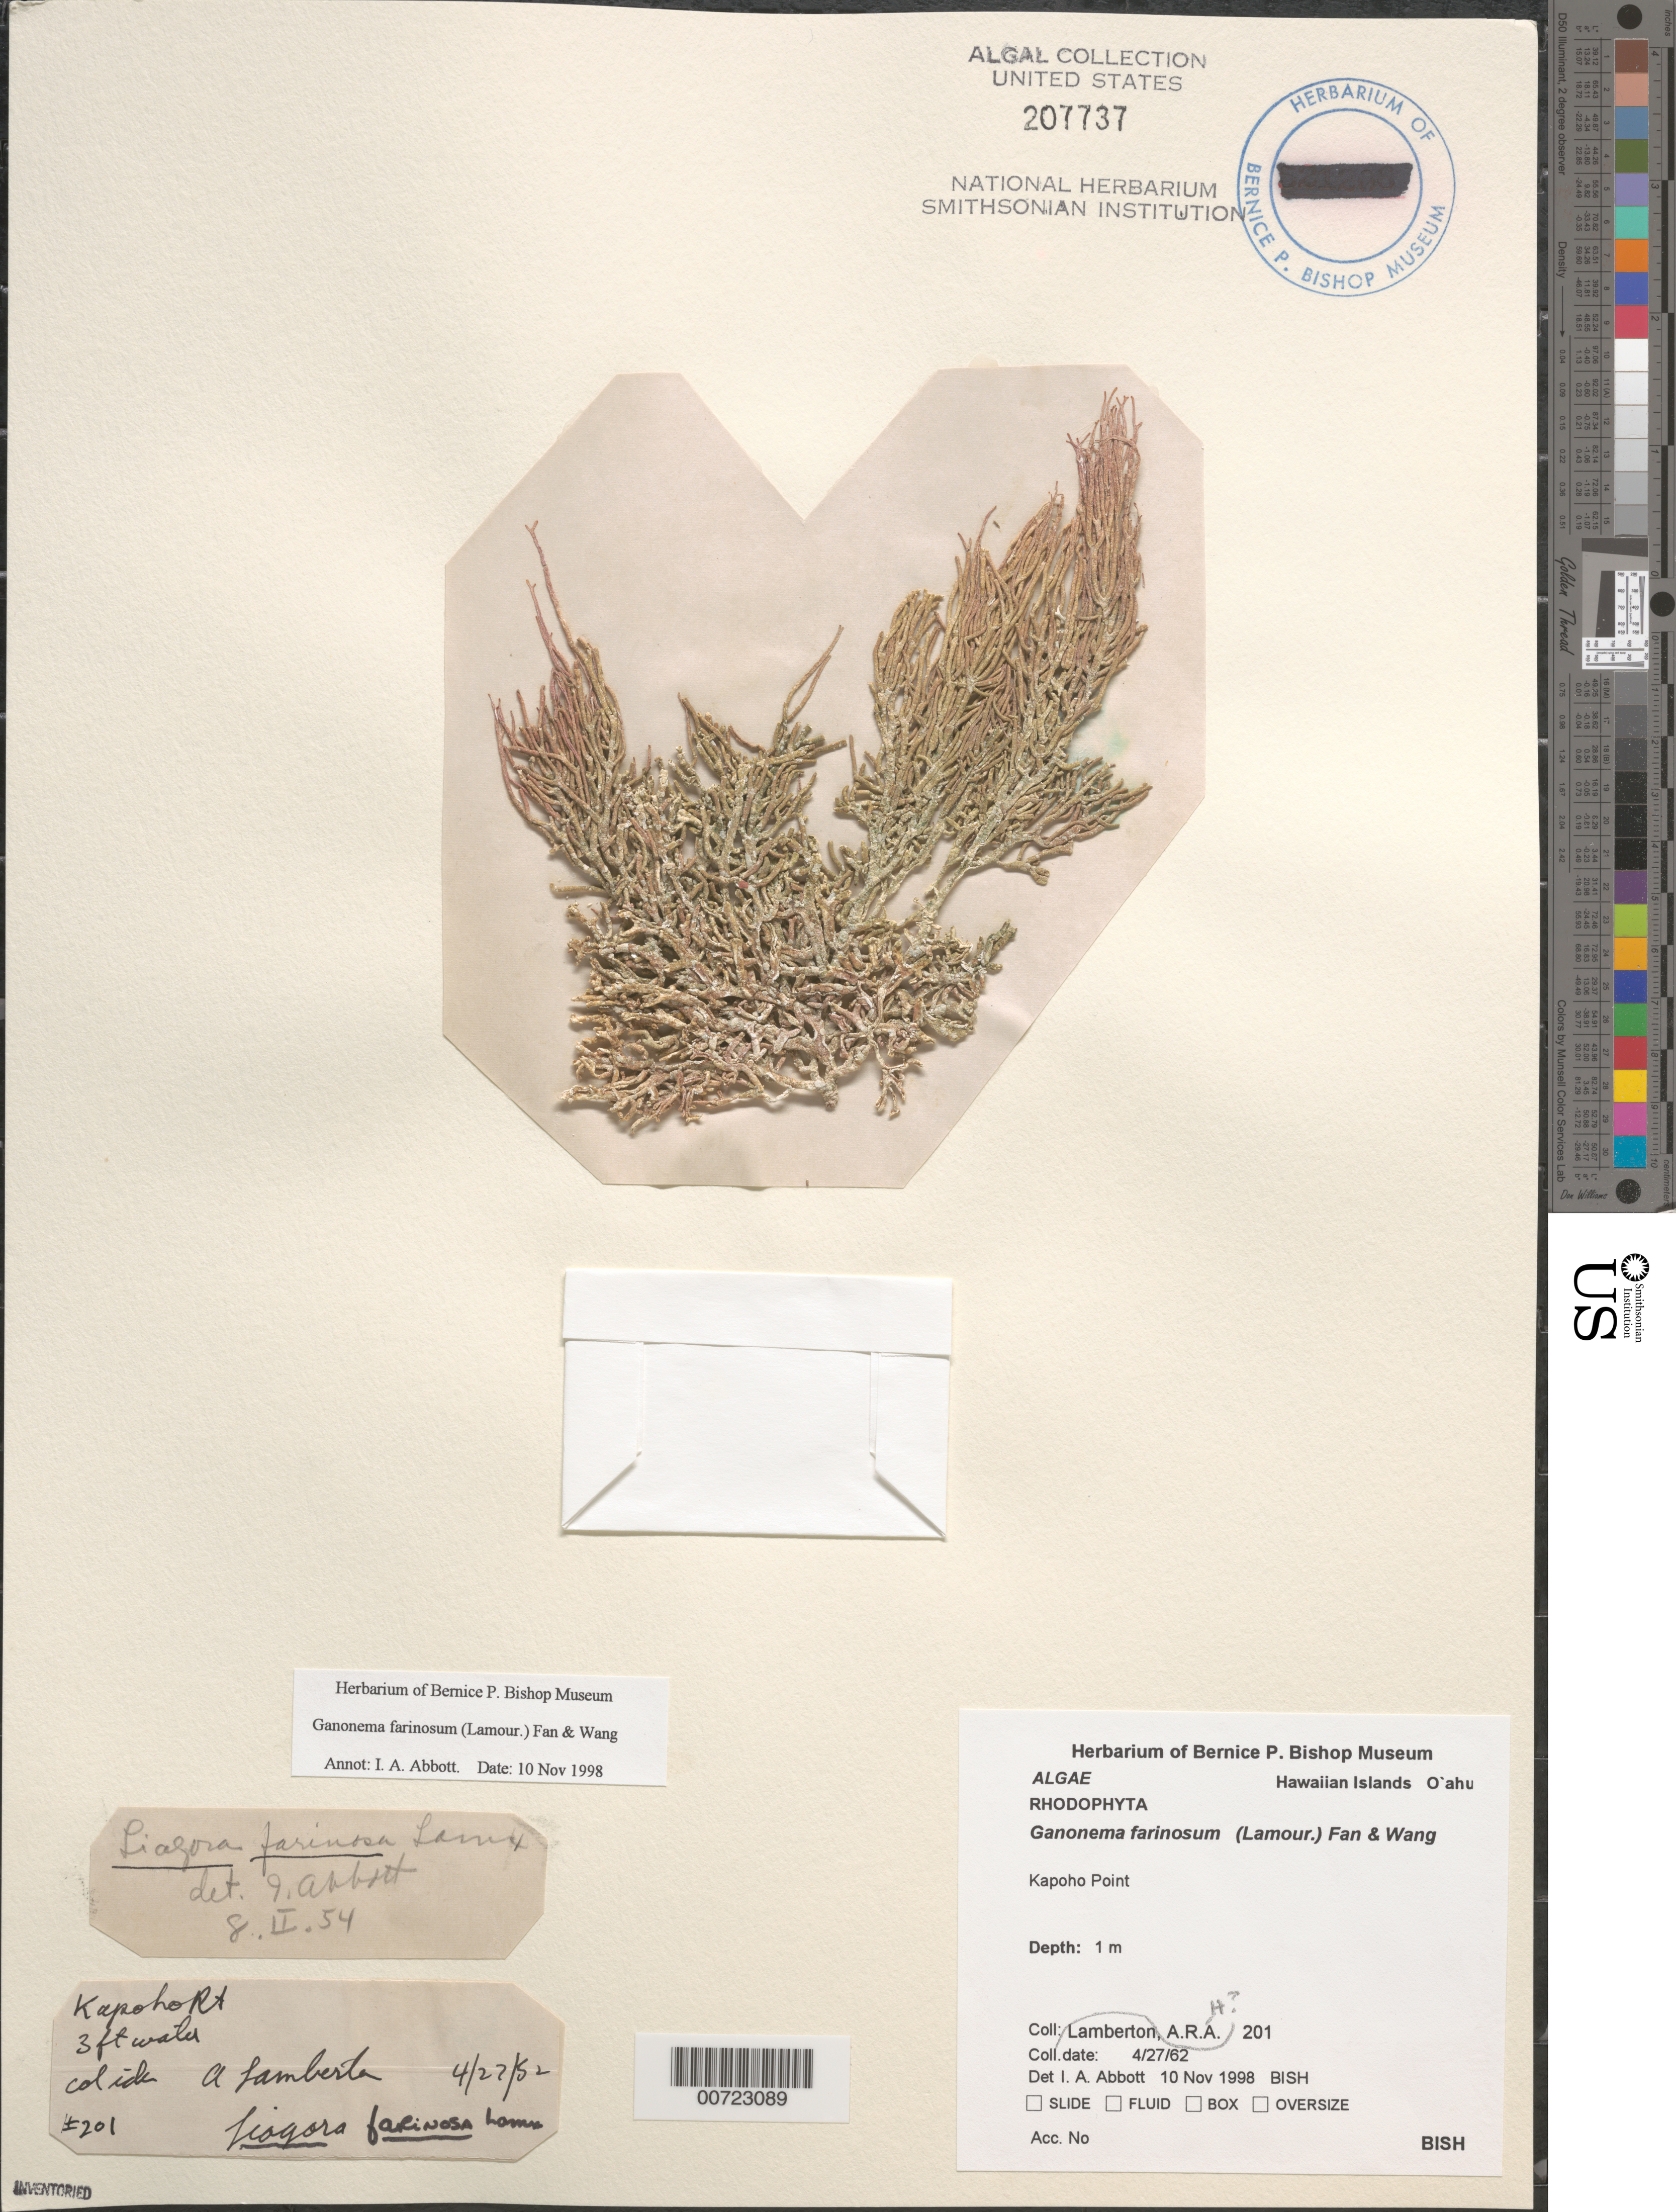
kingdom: Plantae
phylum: Rhodophyta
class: Florideophyceae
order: Nemaliales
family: Liagoraceae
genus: Ganonema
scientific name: Ganonema farinosum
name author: (J.V.Lamouroux) K.C. Fan & Yung C. Wang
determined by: Abbott, Isabella A.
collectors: A. Lamberton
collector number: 201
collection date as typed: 27 Apr 1952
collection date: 1952-04-27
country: United States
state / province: Hawaii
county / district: Honolulu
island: Oahu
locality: Kapoho Point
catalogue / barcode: US 207737